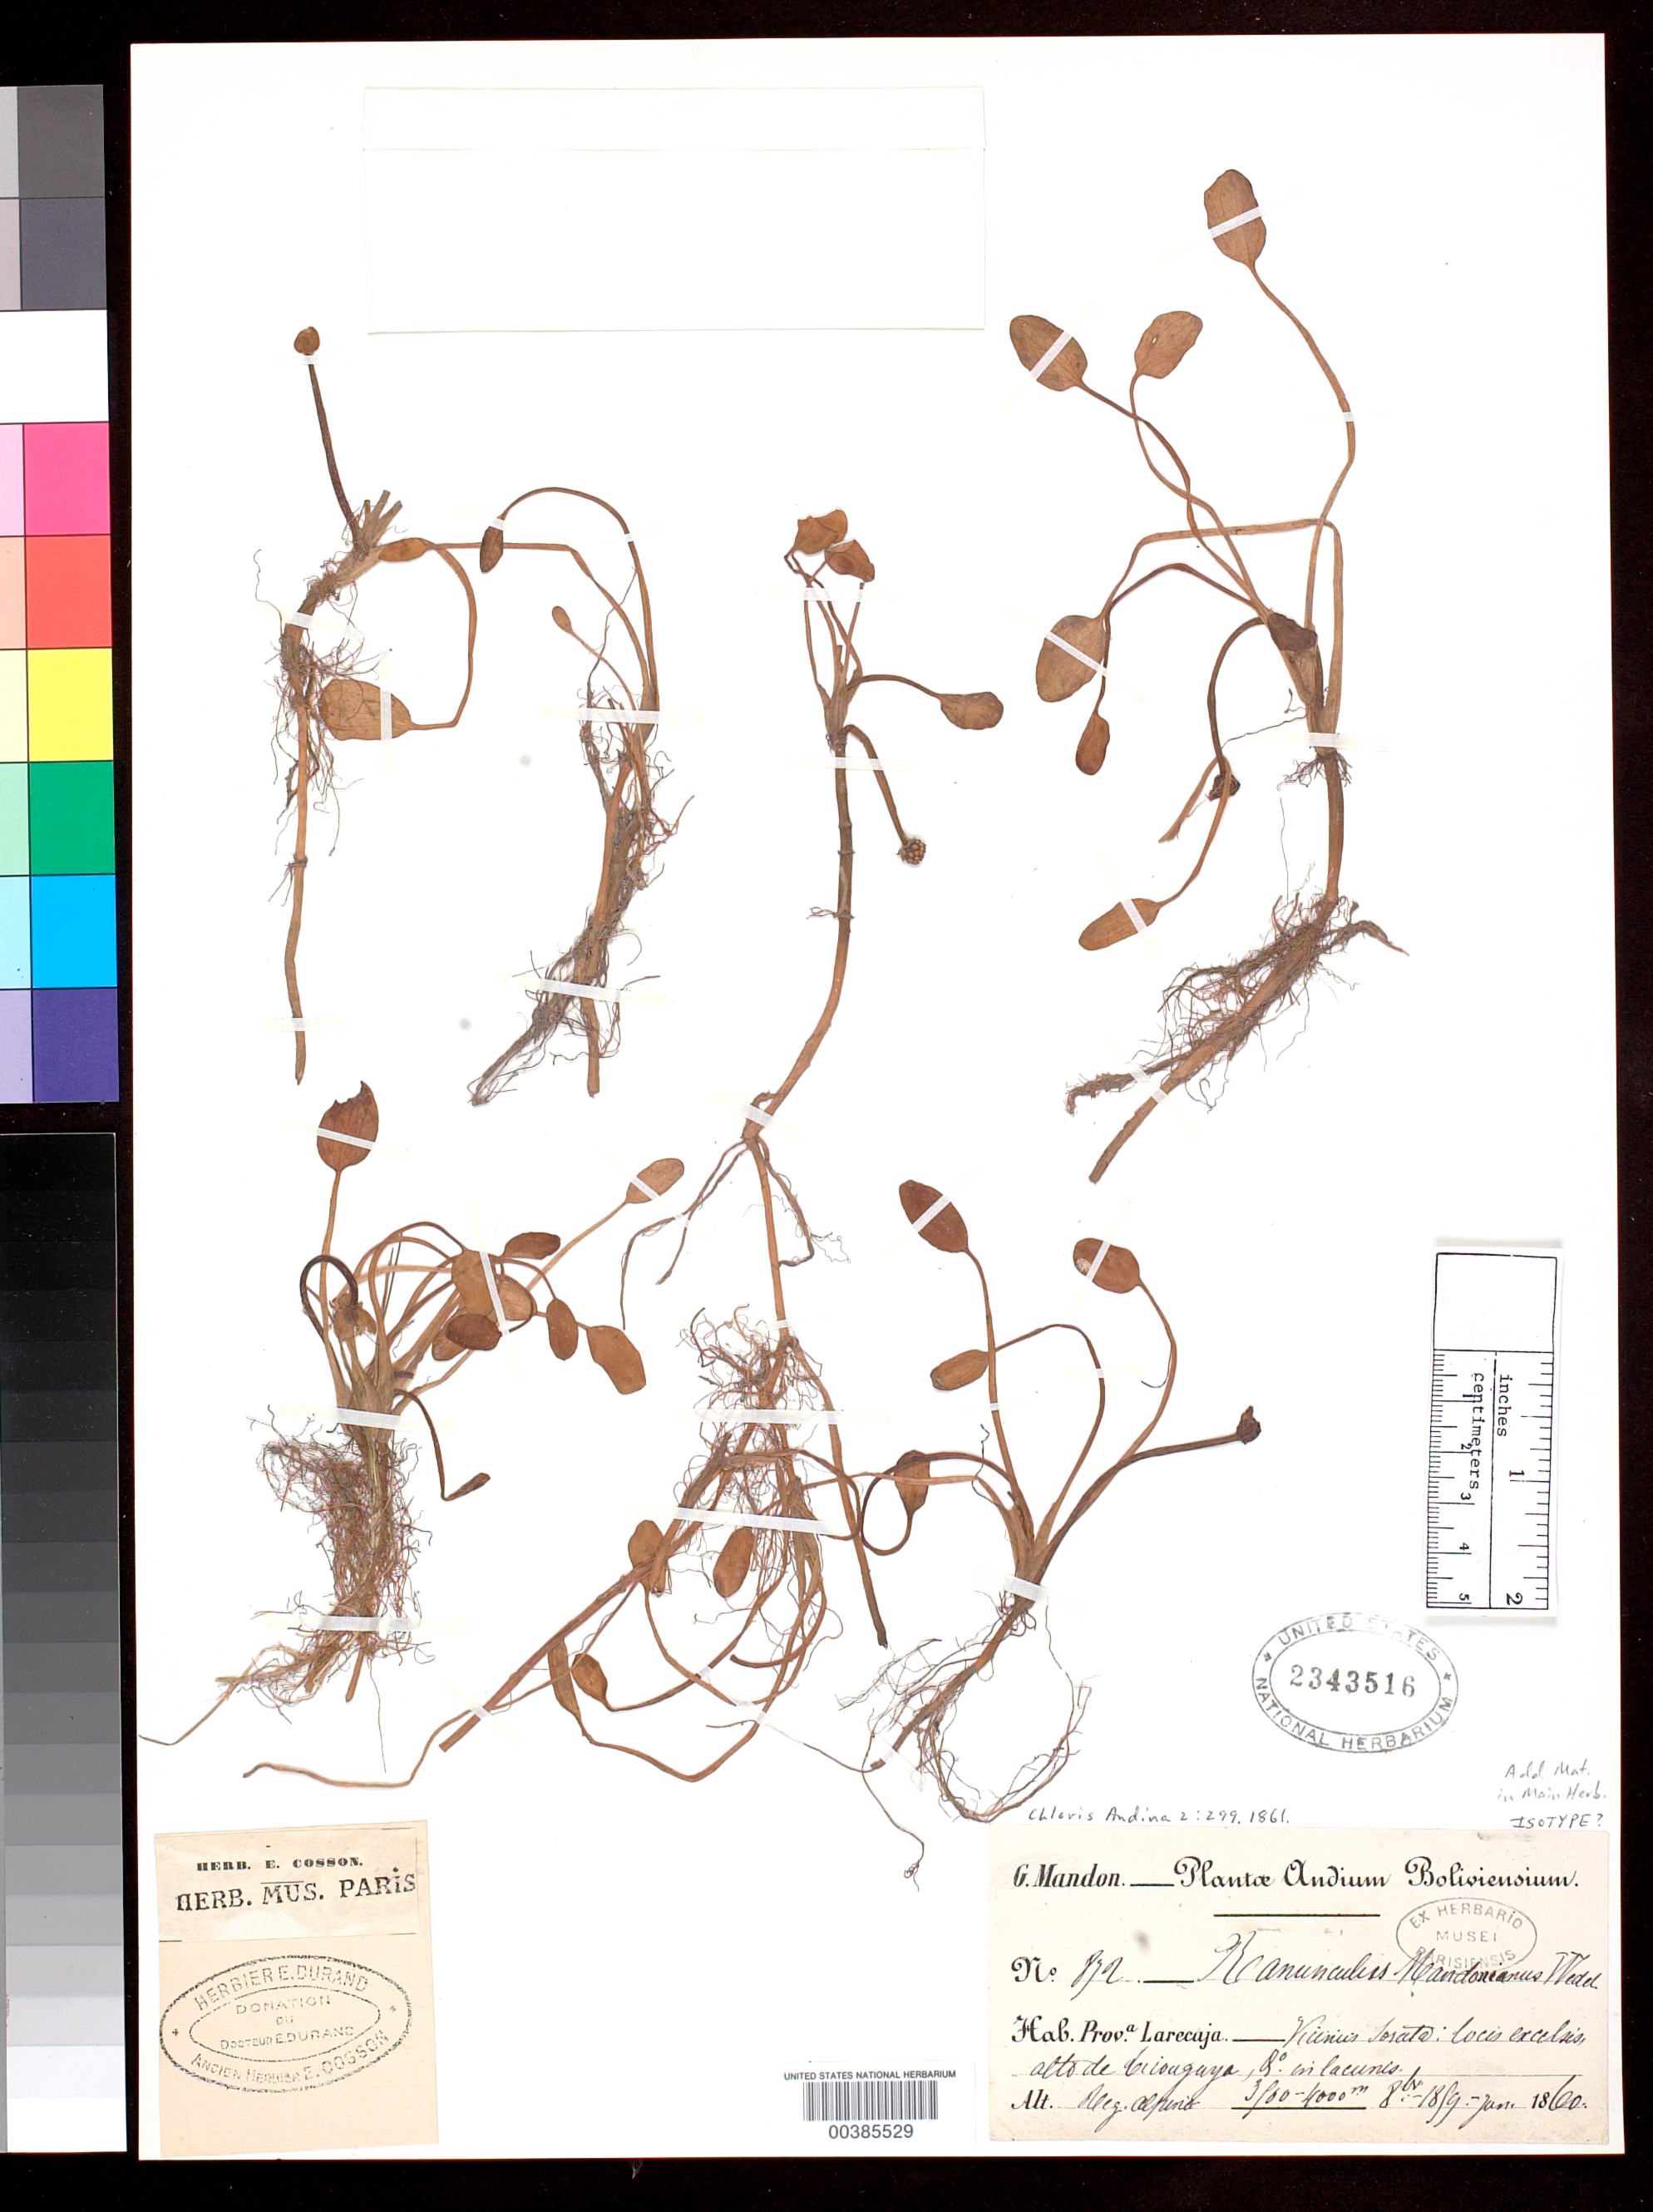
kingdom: Plantae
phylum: Tracheophyta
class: Magnoliopsida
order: Ranunculales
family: Ranunculaceae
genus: Ranunculus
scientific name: Ranunculus mandonianus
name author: Wedd.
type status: Possible Isotype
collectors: G. Mandon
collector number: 872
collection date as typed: Jun 1959 to -- Jan 1860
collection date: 1860-01/1959-06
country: Bolivia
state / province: La Paz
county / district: Larecaja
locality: VicinisSorata, locis Excelsis, Alto de Biouguya.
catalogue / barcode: US 2343516